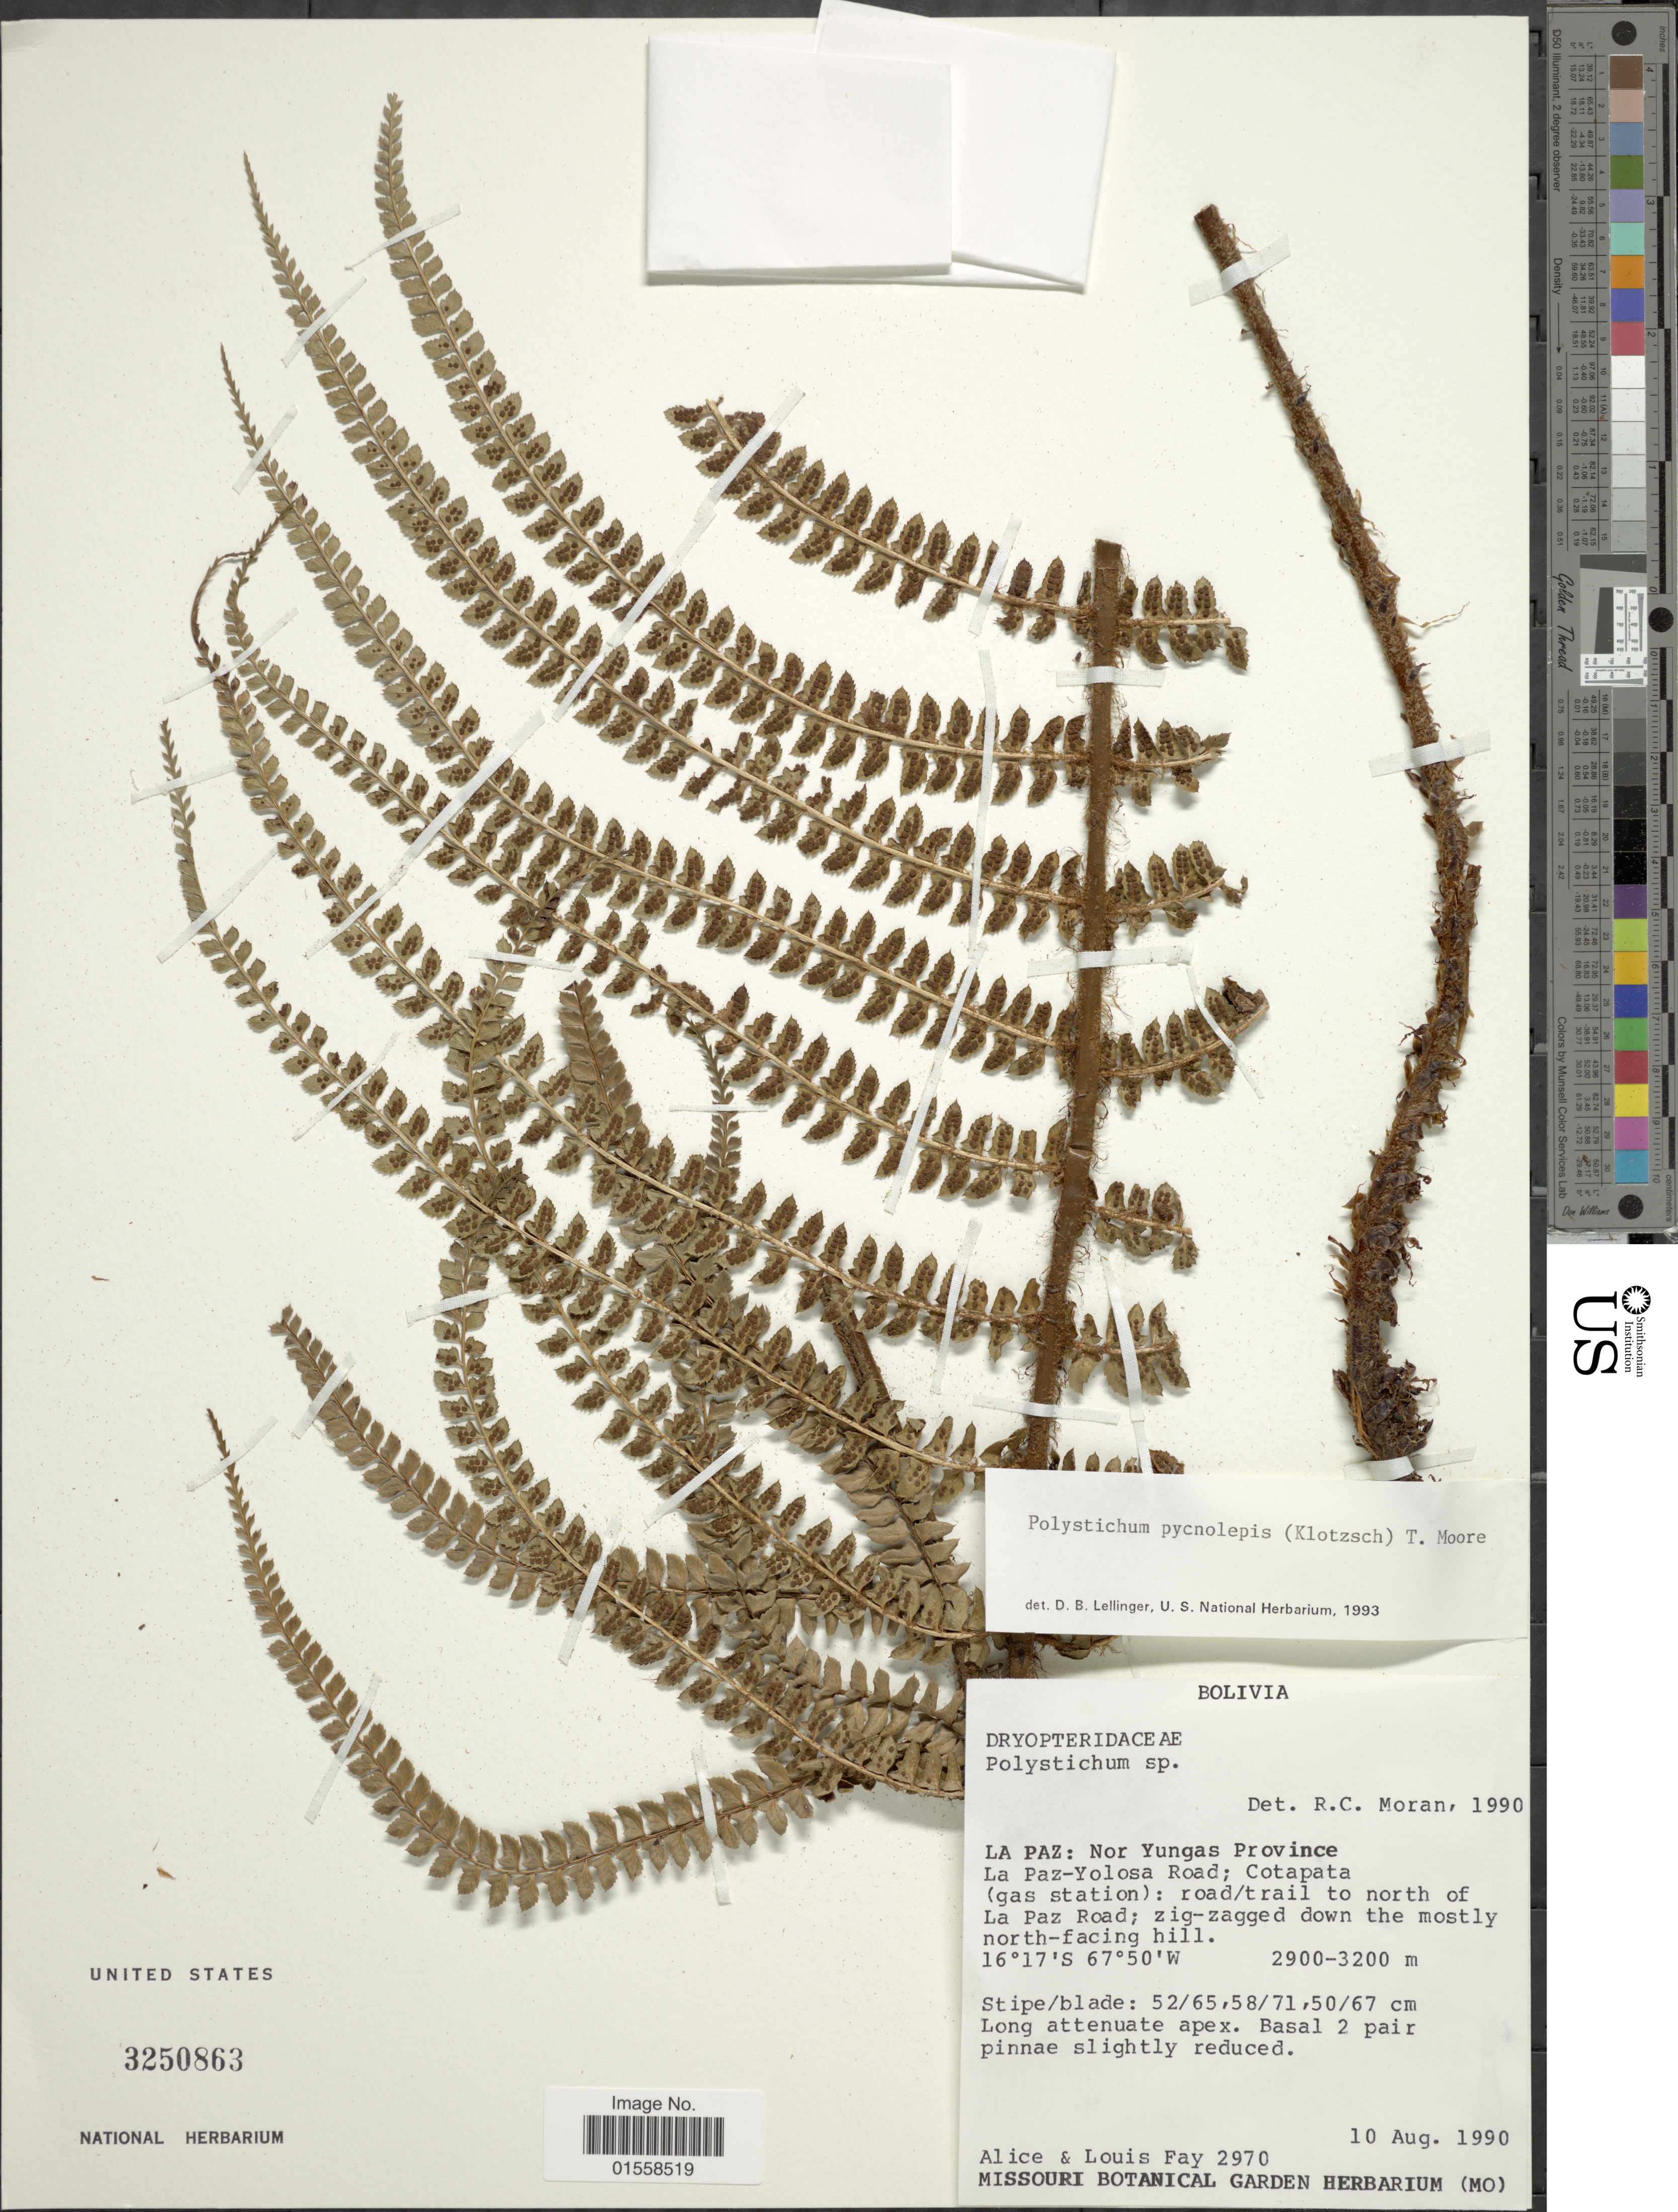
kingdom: Plantae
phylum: Tracheophyta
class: Polypodiopsida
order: Polypodiales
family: Dryopteridaceae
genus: Polystichum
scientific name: Polystichum pycnolepis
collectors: A. Fay & L. Fay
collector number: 2970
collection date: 1990-08-10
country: Bolivia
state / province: La Paz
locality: Bolivia, La Paz: Nor Yungas Province. La Paz-Yolosa Road; Cotapata (gas station): road/trail to north of La Paz Road.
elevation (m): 2900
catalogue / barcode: US 3250863